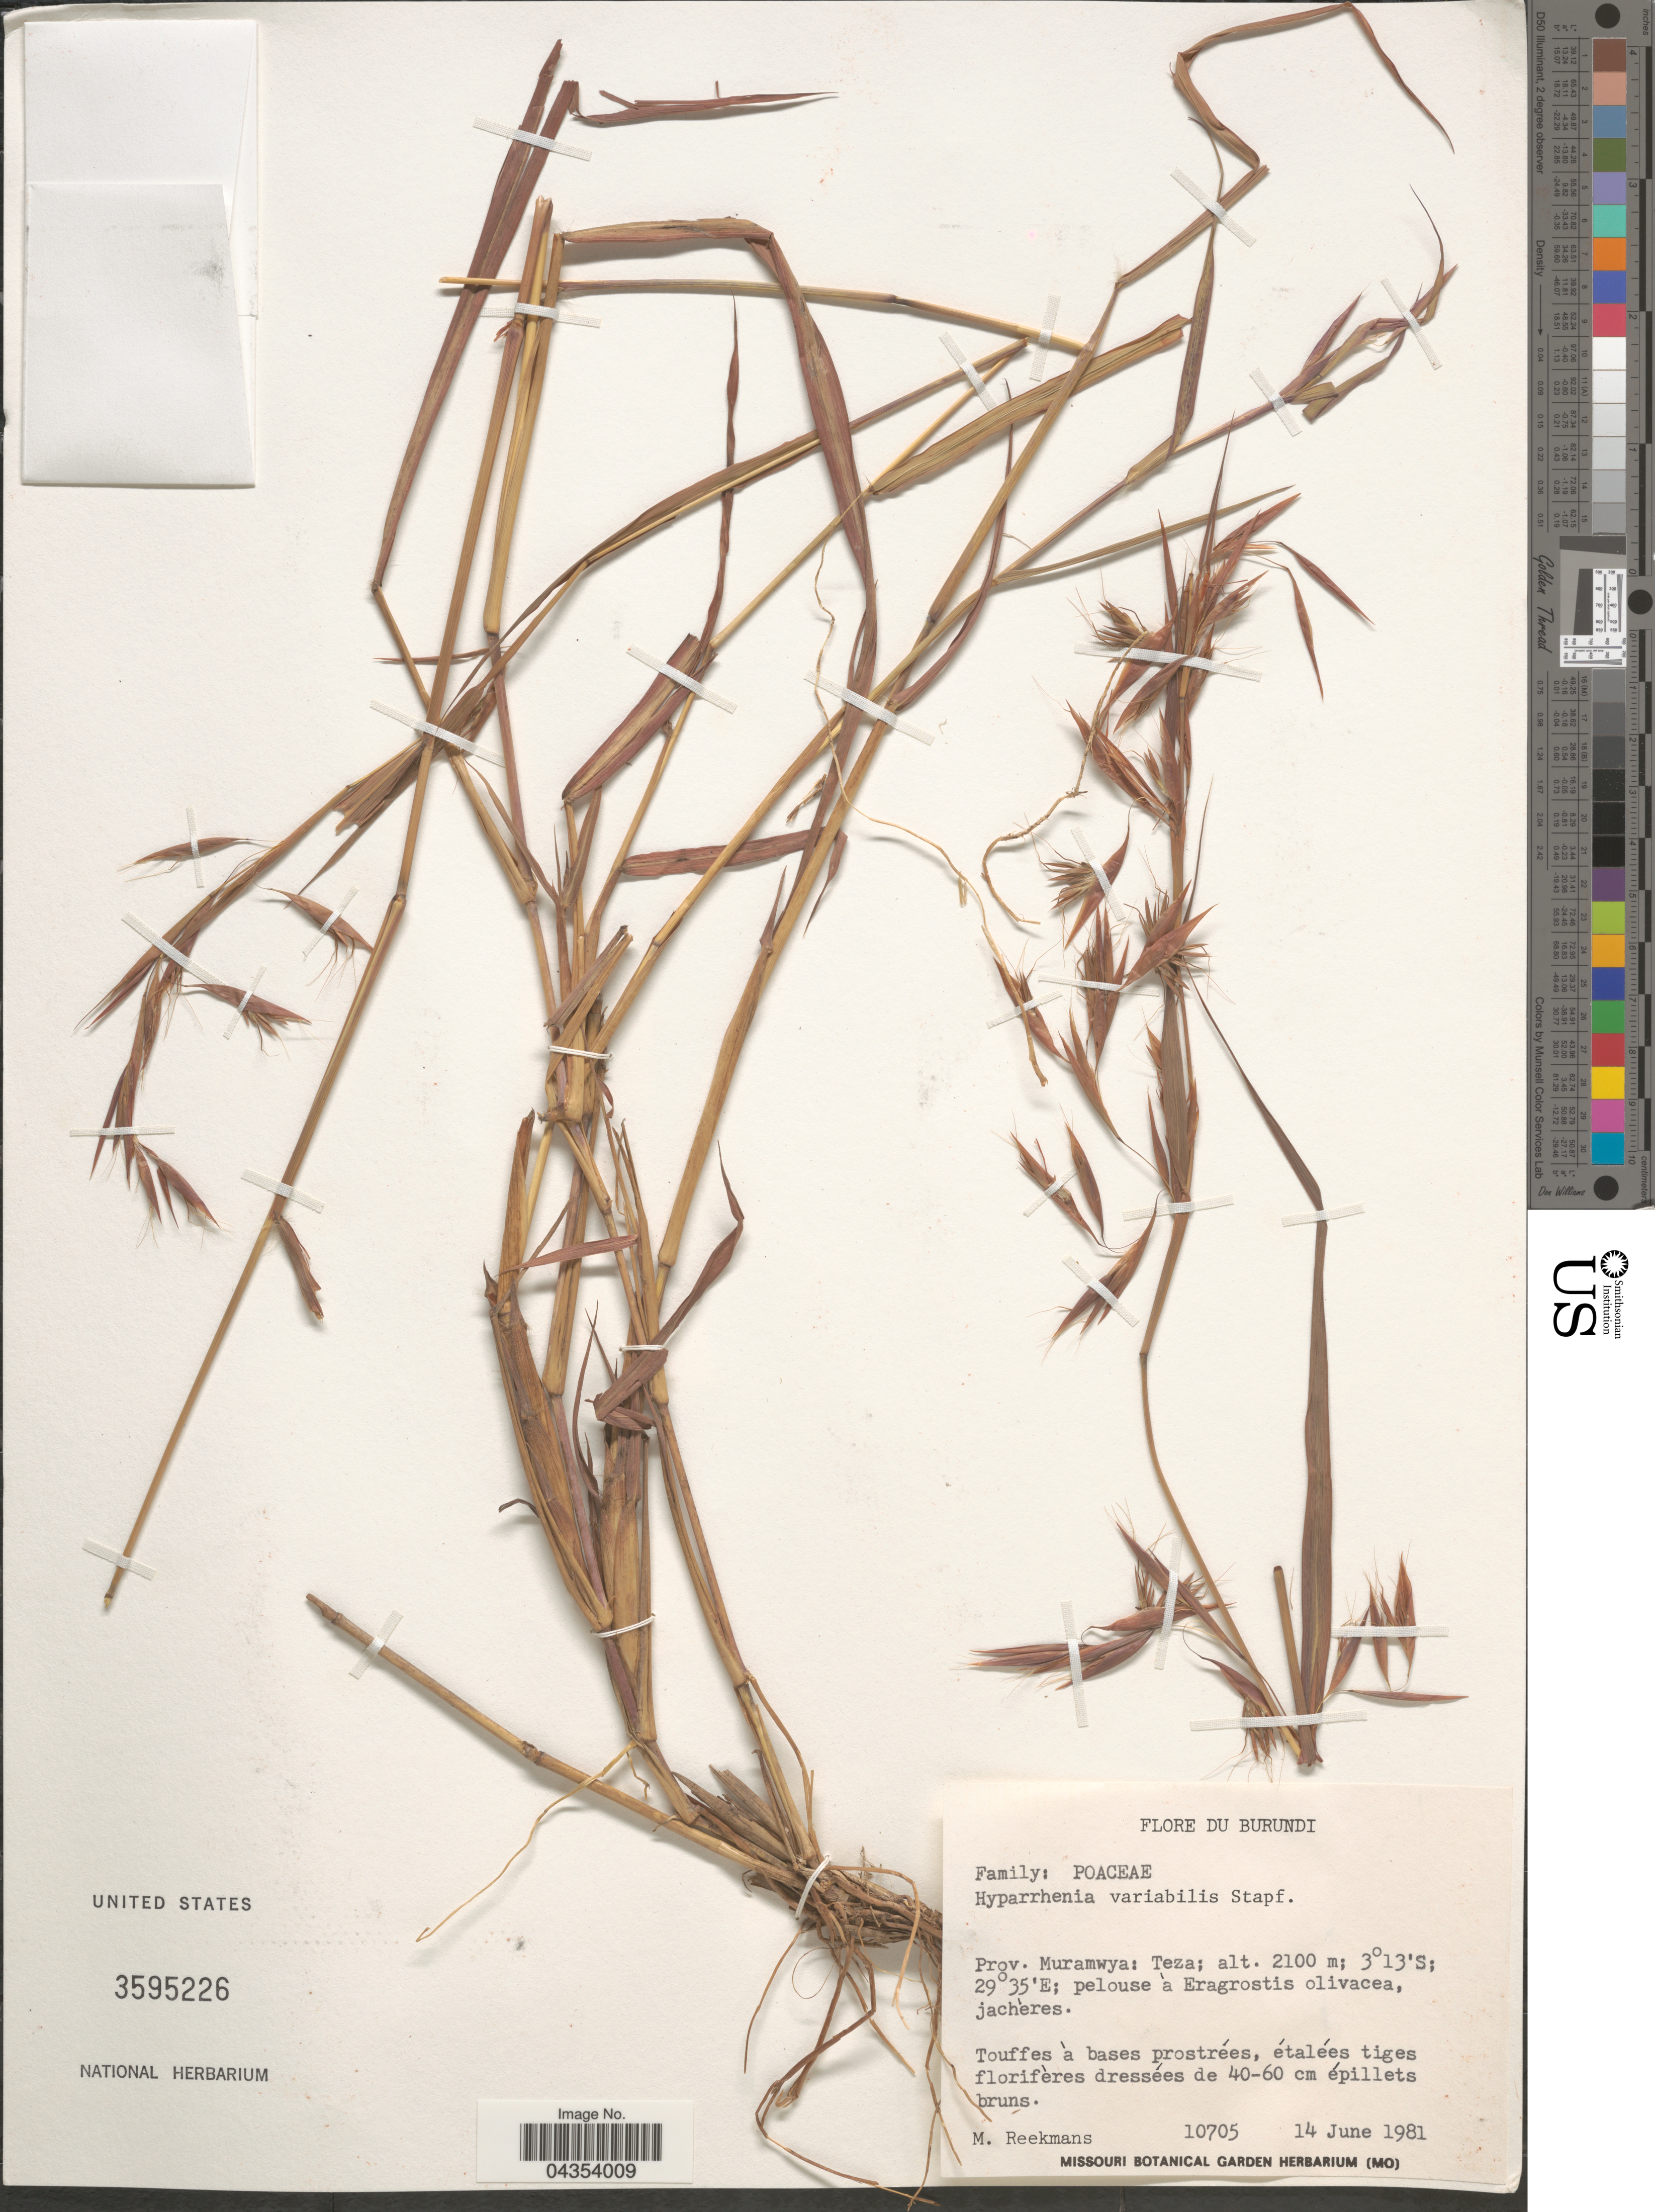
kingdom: Plantae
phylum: Tracheophyta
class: Liliopsida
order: Poales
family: Poaceae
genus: Hyparrhenia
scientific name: Hyparrhenia variabilis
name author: Stapf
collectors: M. Reekmans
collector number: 10705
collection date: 1981-06-14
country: Burundi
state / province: Muramvya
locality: Prov. Muramwya: Teza; pelouse à Eragrostis olivacea, jachères.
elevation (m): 2100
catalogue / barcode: US 3595226